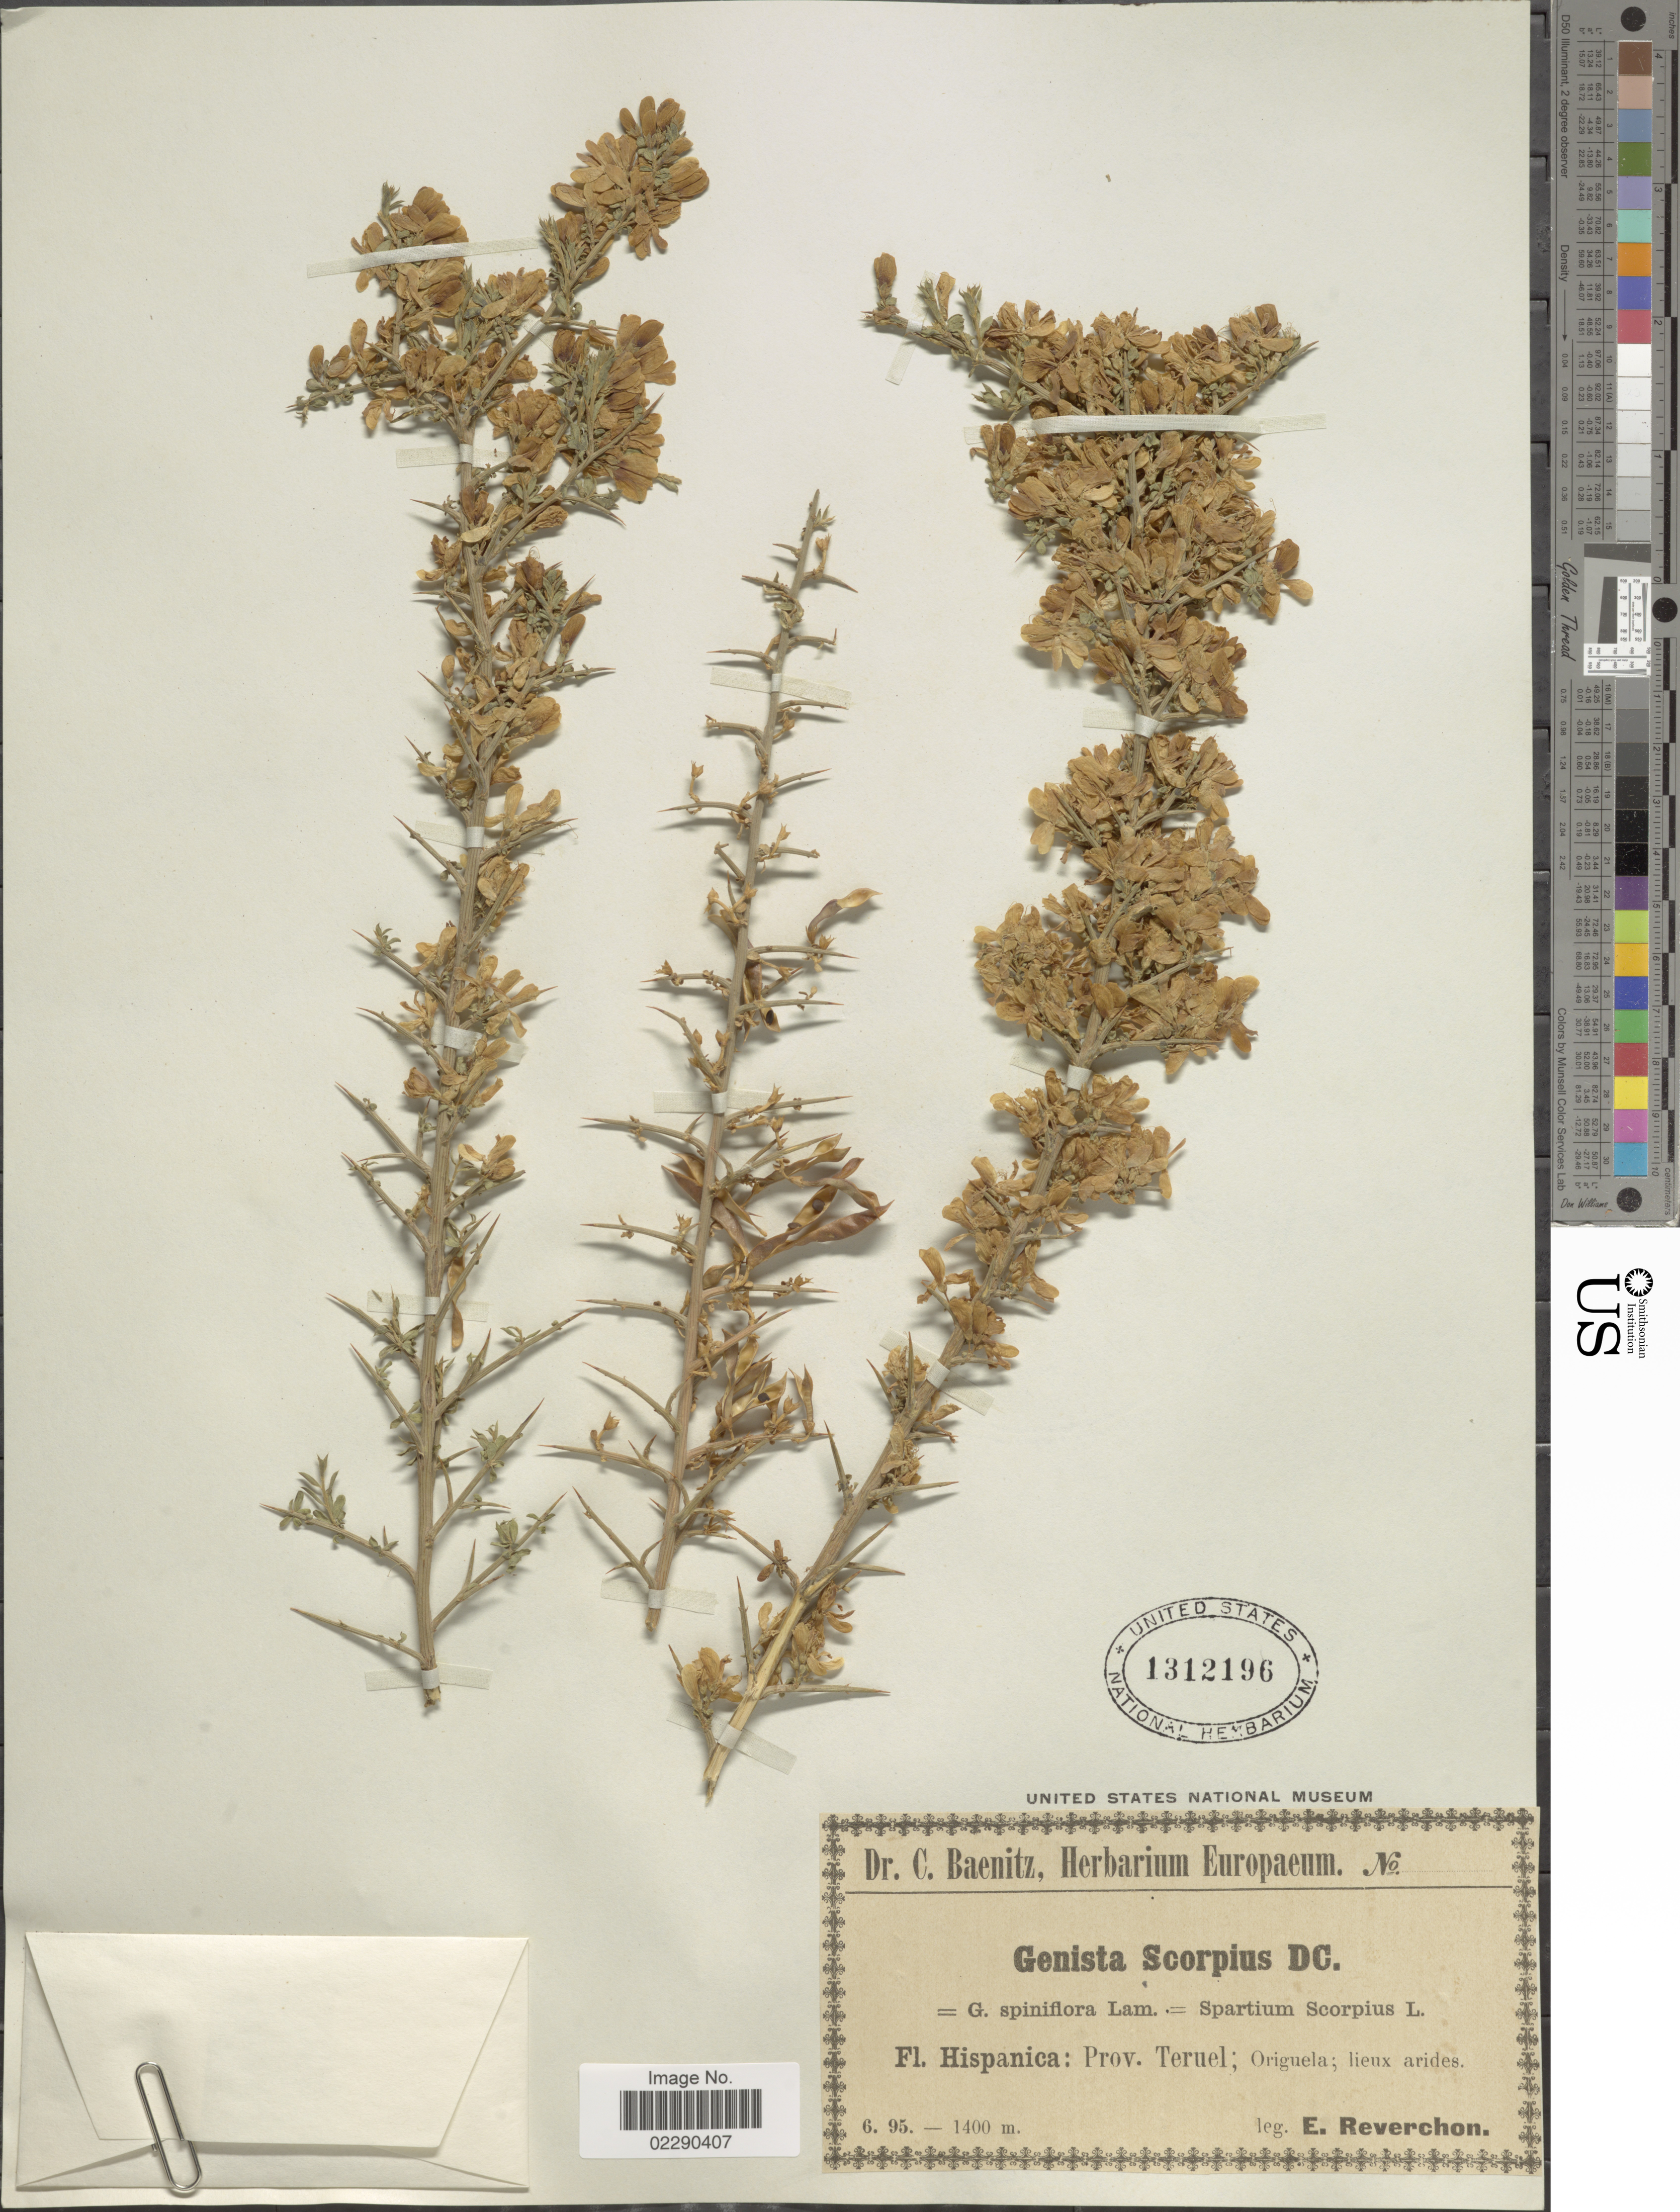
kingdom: Plantae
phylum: Tracheophyta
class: Magnoliopsida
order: Fabales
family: Fabaceae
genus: Genista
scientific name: Genista scorpius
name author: (L.) DC.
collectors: E. Reverchon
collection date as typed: Transcribed d/m/y: /6/95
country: Spain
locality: Hispanica, Prov. Teruel, Origuela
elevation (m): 1400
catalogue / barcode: US 1312196